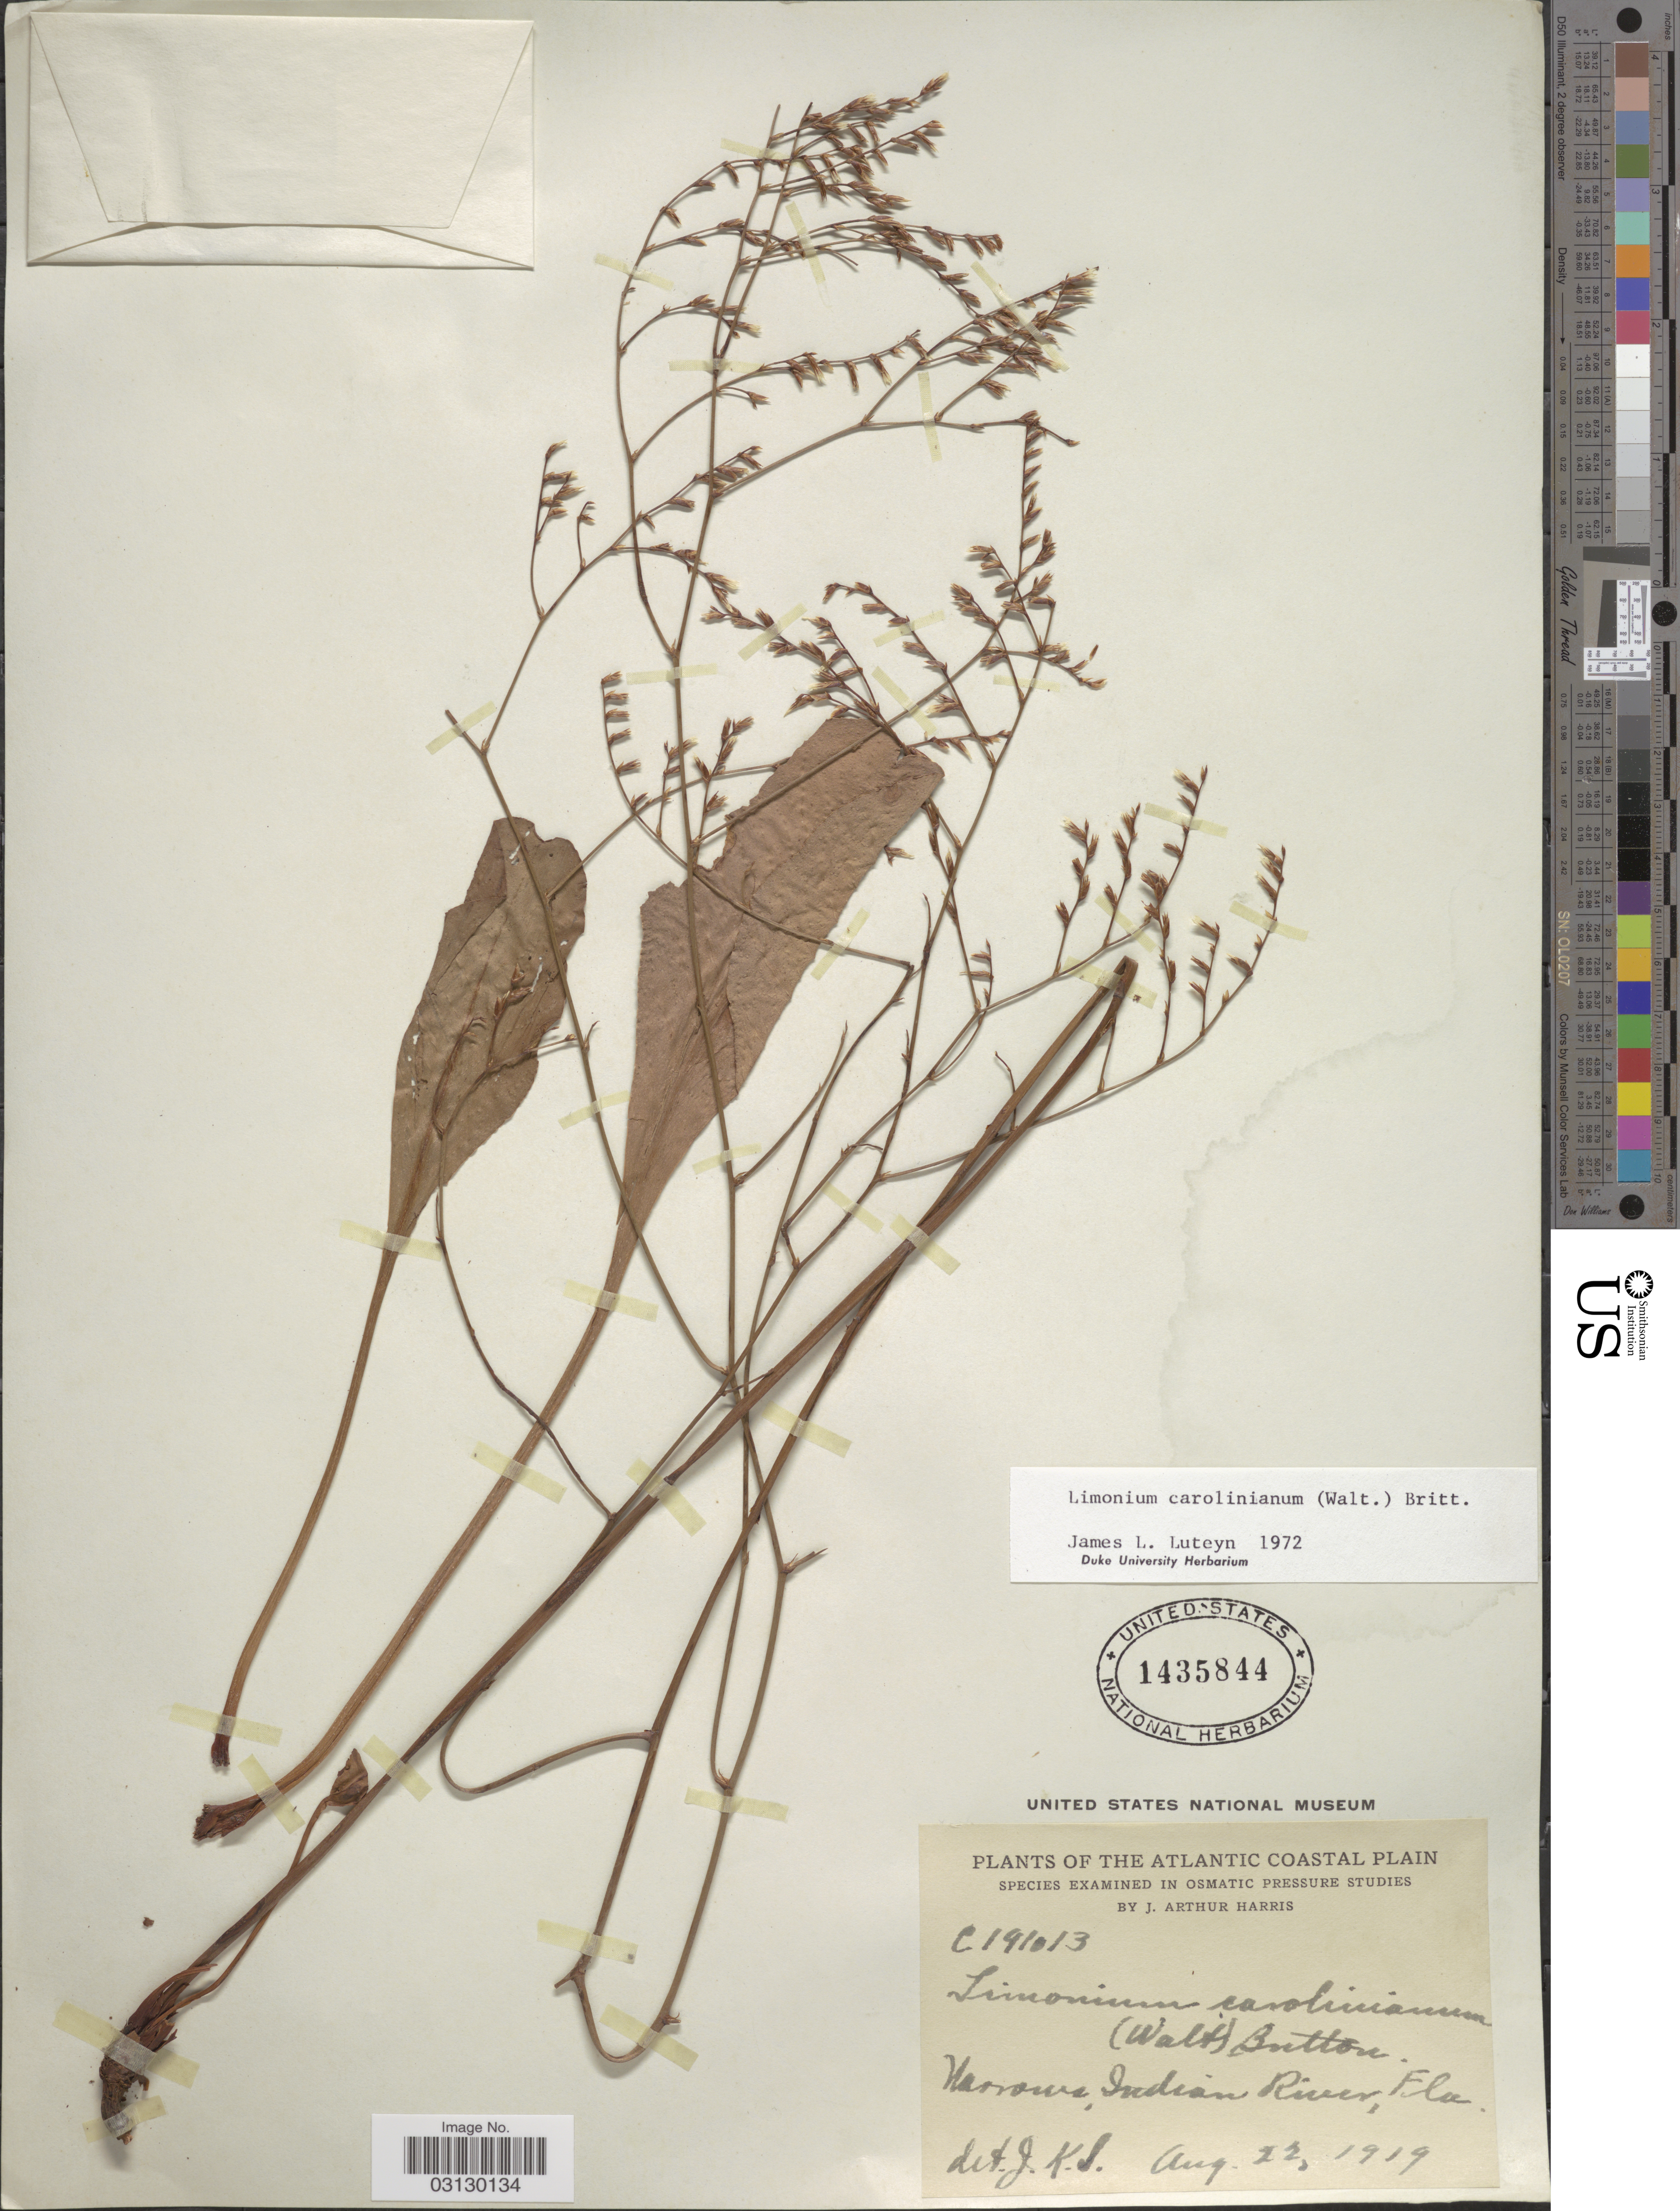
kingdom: Plantae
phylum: Tracheophyta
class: Magnoliopsida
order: Caryophyllales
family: Plumbaginaceae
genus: Limonium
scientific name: Limonium carolinianum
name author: (Walter) Britton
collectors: J. A. Harris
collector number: C191013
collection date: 1919-08-22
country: United States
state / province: Florida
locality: The Atlantic Coastal Plain. Narrows, Indian River.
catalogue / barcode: US 1435844